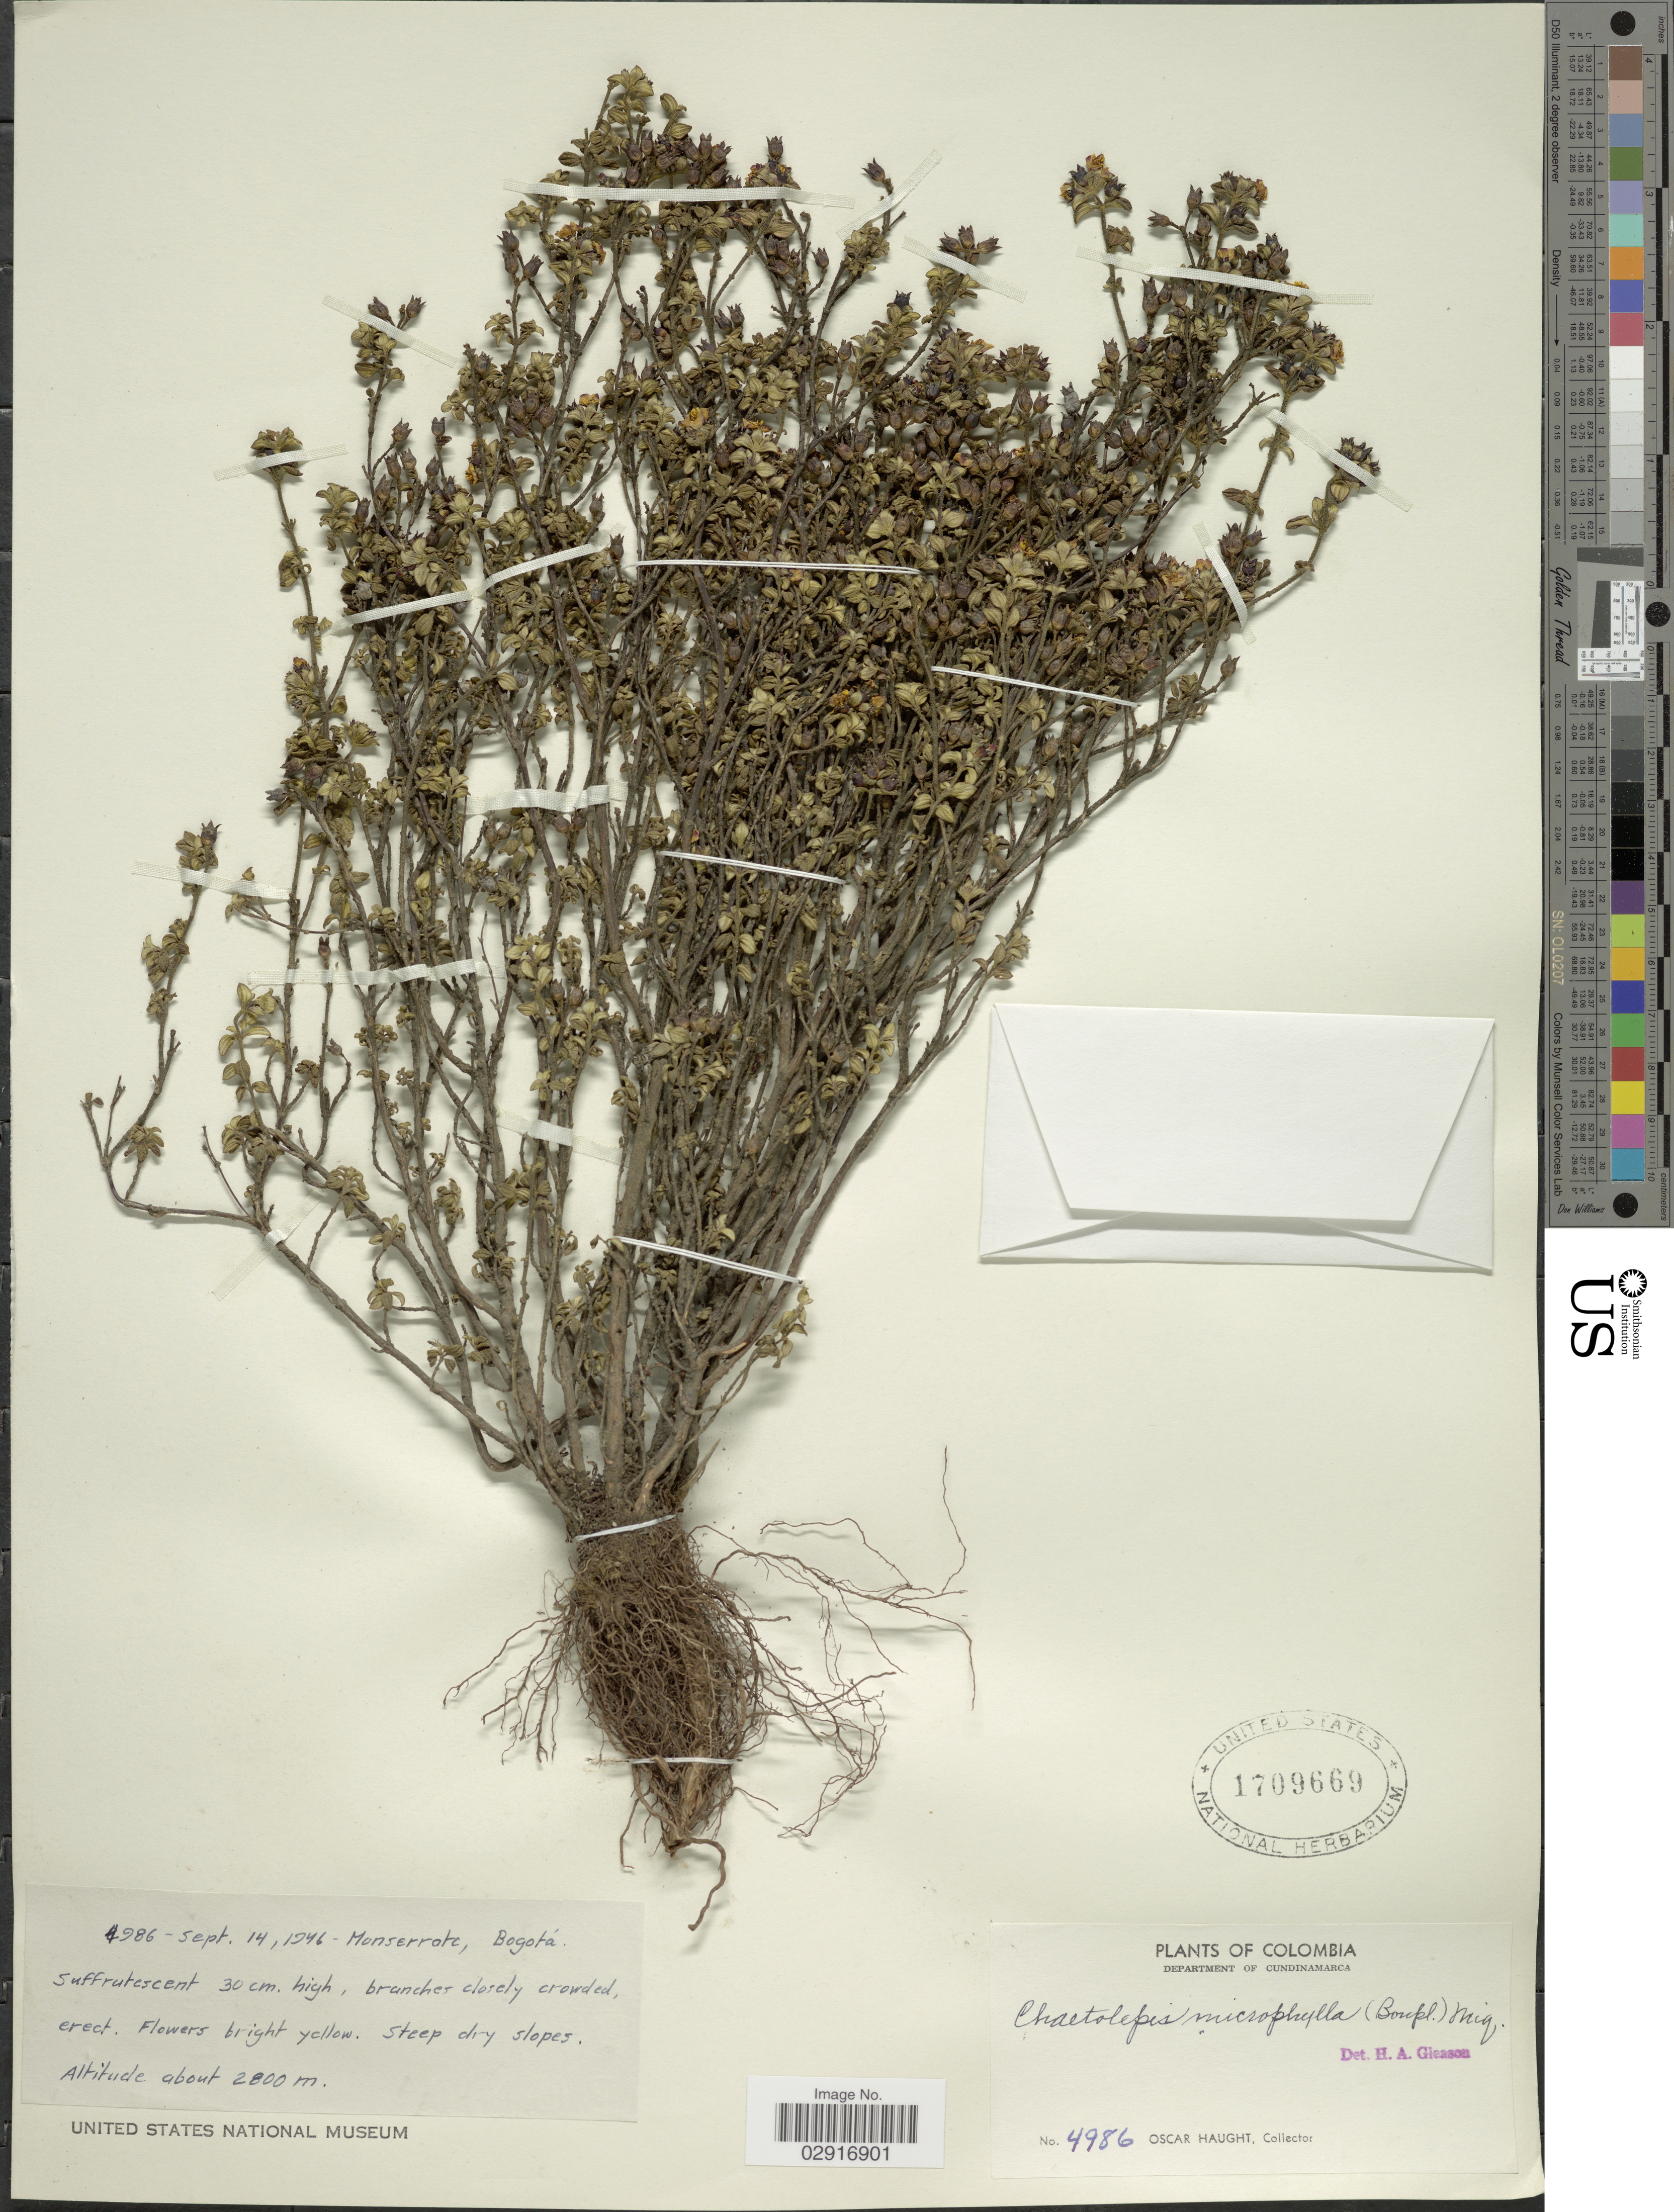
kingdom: Plantae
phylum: Tracheophyta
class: Magnoliopsida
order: Myrtales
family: Melastomataceae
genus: Chaetolepis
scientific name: Chaetolepis microphylla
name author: (Bonpl.) Miq.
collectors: O. Haught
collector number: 4986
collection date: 1946-09-14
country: Colombia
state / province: Cundinamarca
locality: Department of Cundinamarca. Monserrate, Bogotá.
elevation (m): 2800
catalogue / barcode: US 1709669